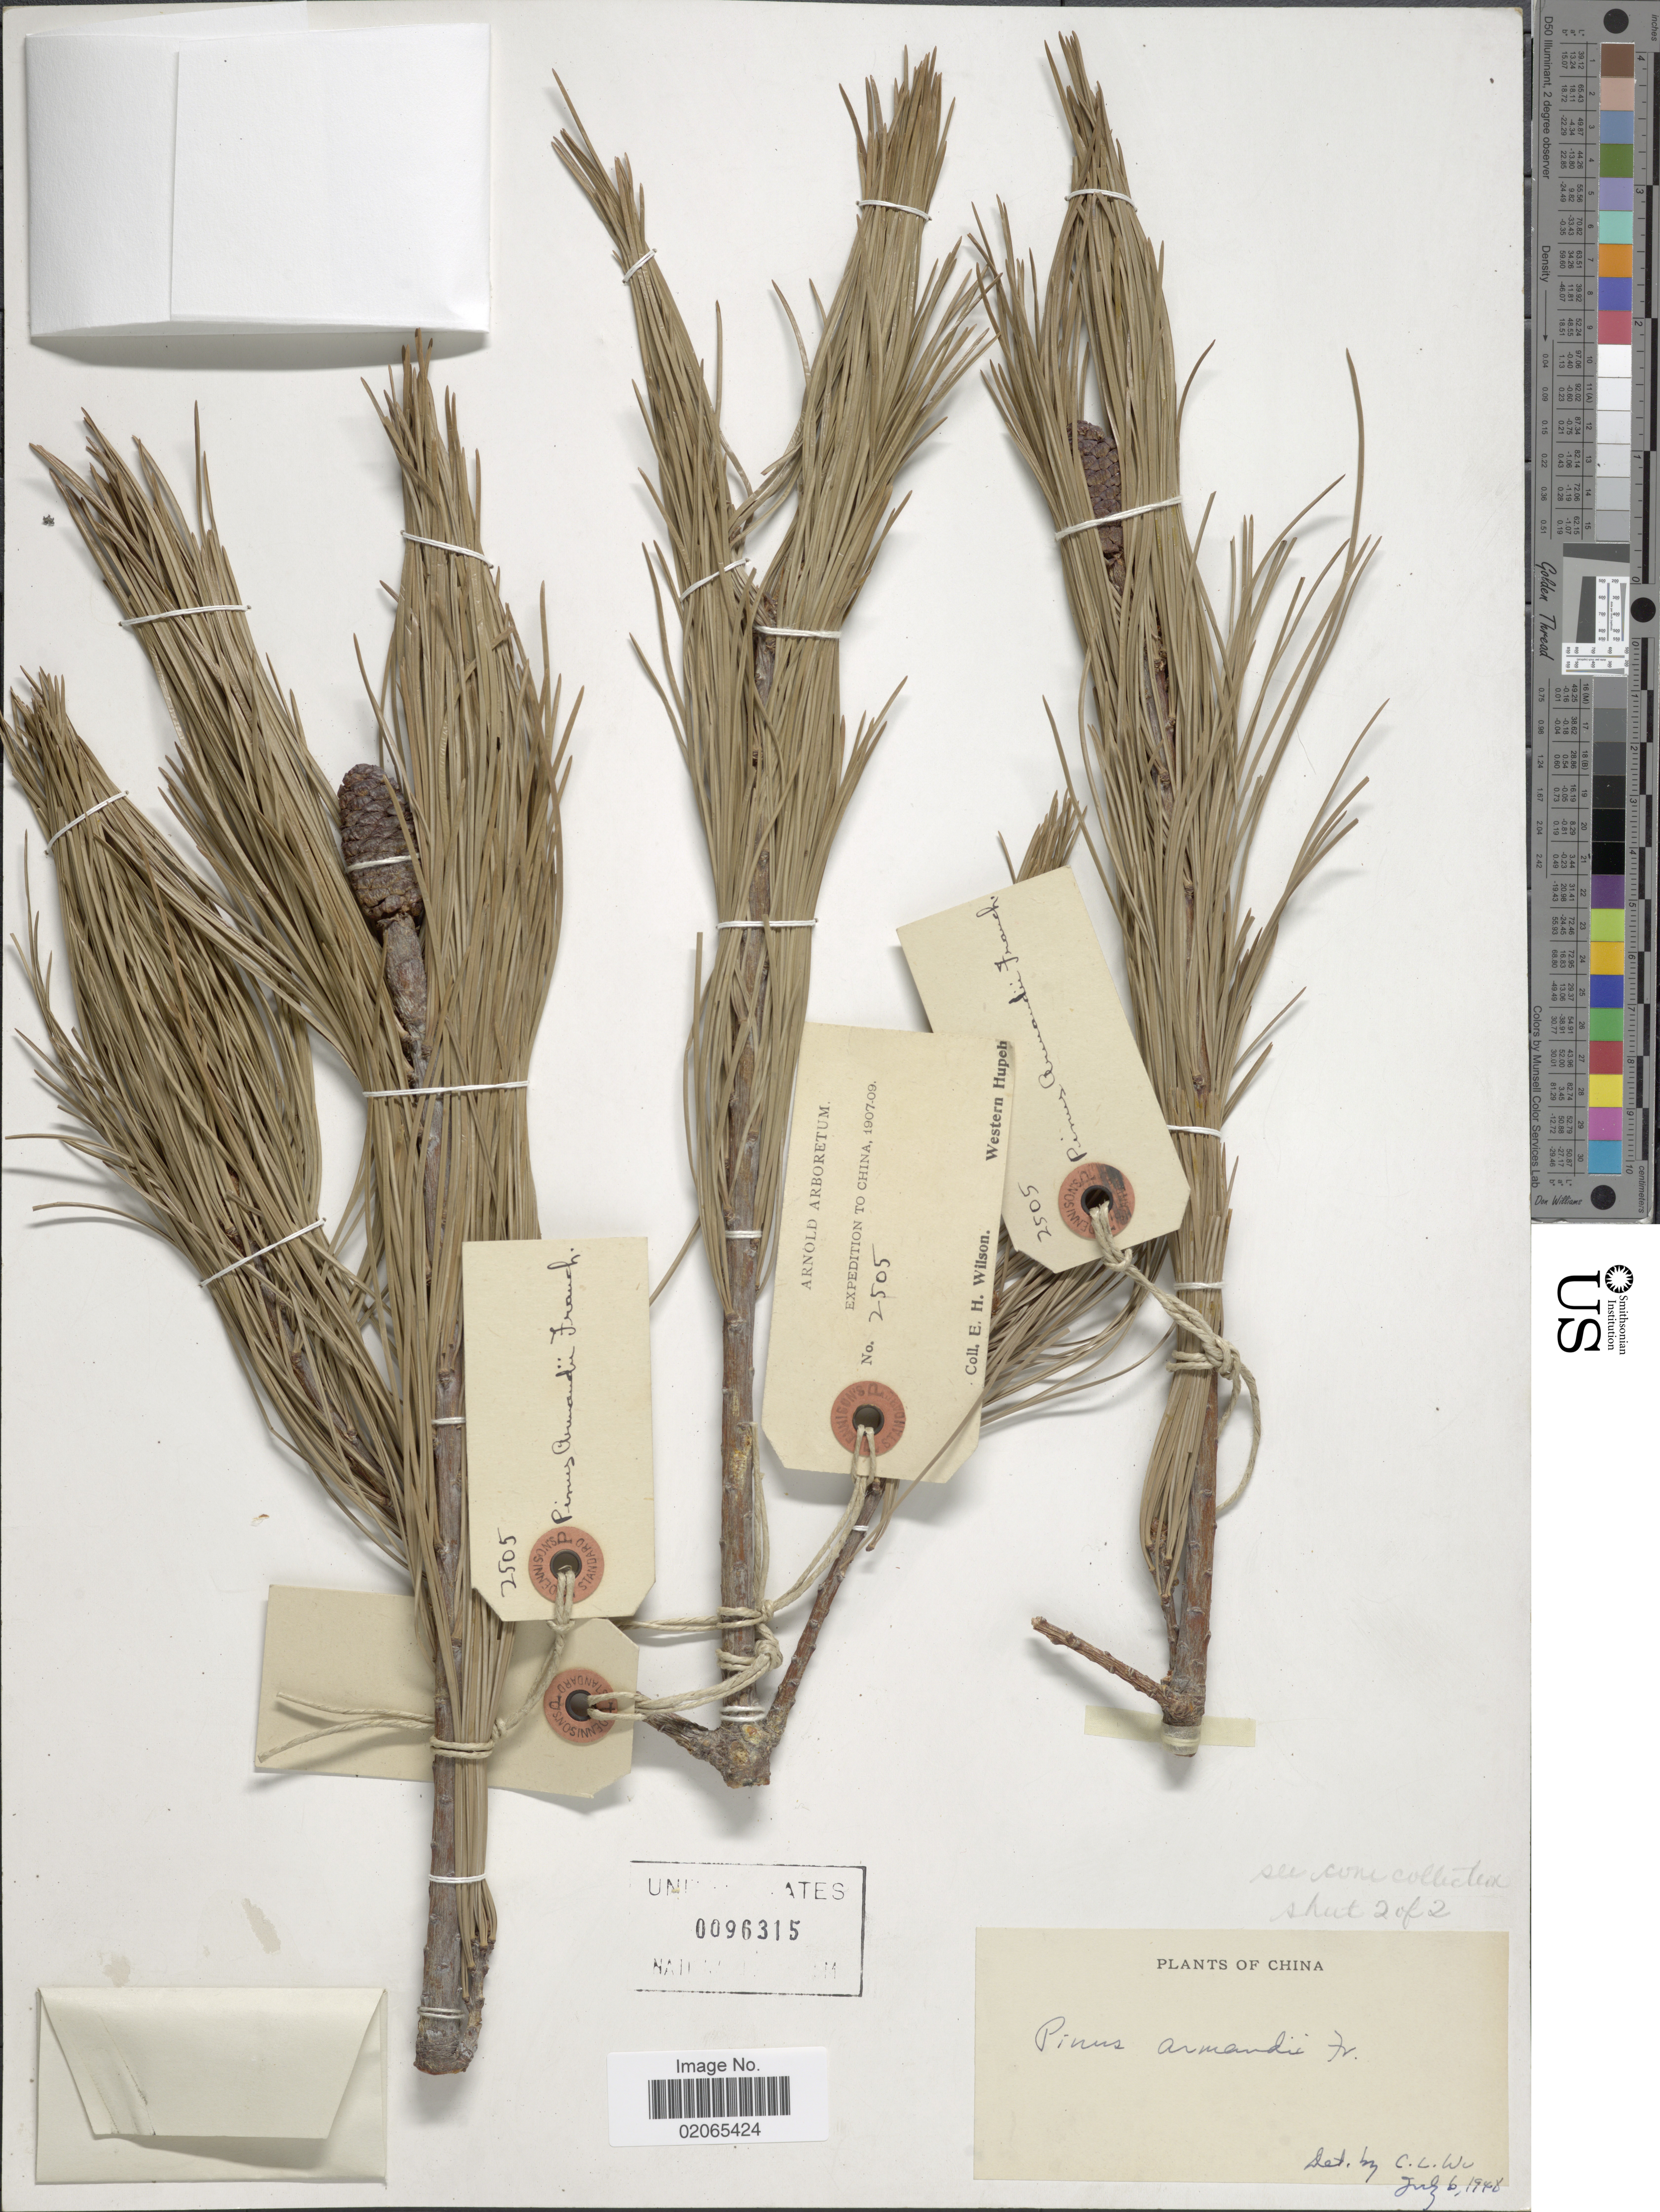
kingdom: Plantae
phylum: Tracheophyta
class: Pinopsida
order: Pinales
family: Pinaceae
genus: Pinus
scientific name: Pinus armandii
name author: Franch.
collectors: E. Wilson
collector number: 2505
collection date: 1907/1909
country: China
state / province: Hubei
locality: Western Hupeh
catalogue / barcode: US 96315